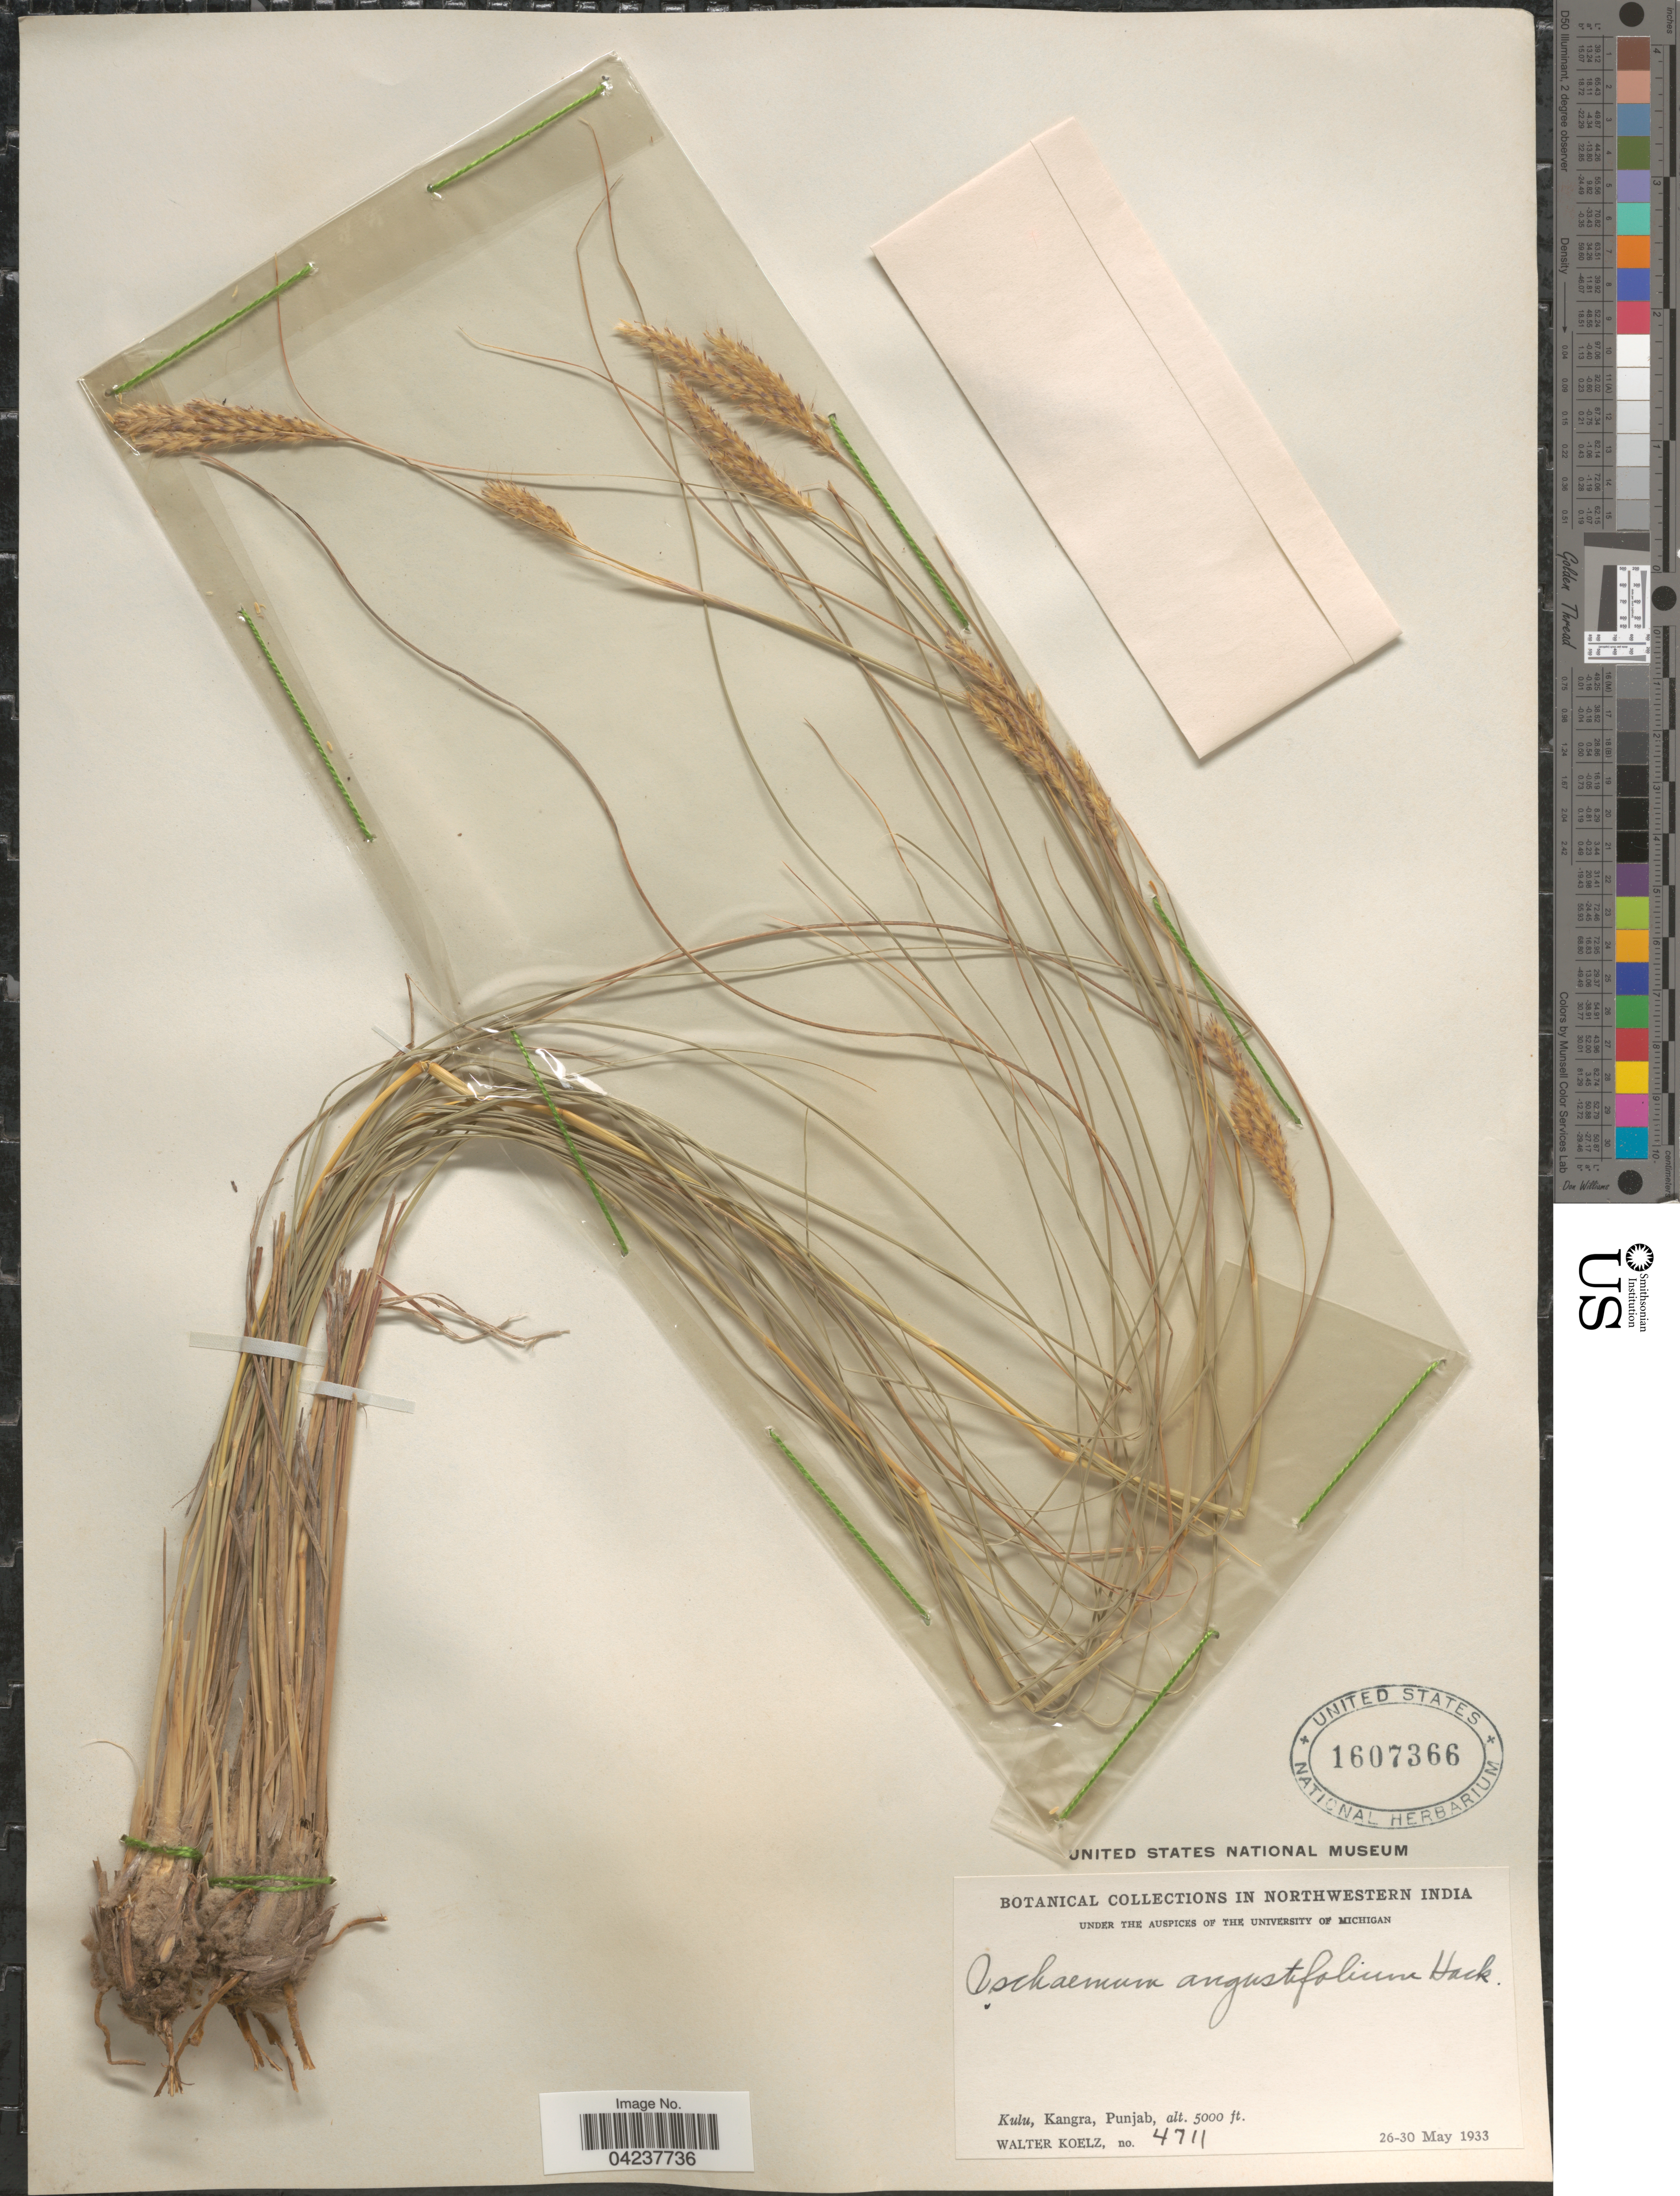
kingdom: Plantae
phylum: Tracheophyta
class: Liliopsida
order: Poales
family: Poaceae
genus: Eulaliopsis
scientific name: Eulaliopsis binata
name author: (Retz.) C. E. Hubb.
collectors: W. N. Koelz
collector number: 4711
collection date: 1933-05-26/1933-05-30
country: India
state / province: Punjab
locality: Northwestern India. Kulu, Kangra.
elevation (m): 1524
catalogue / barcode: US 1607366